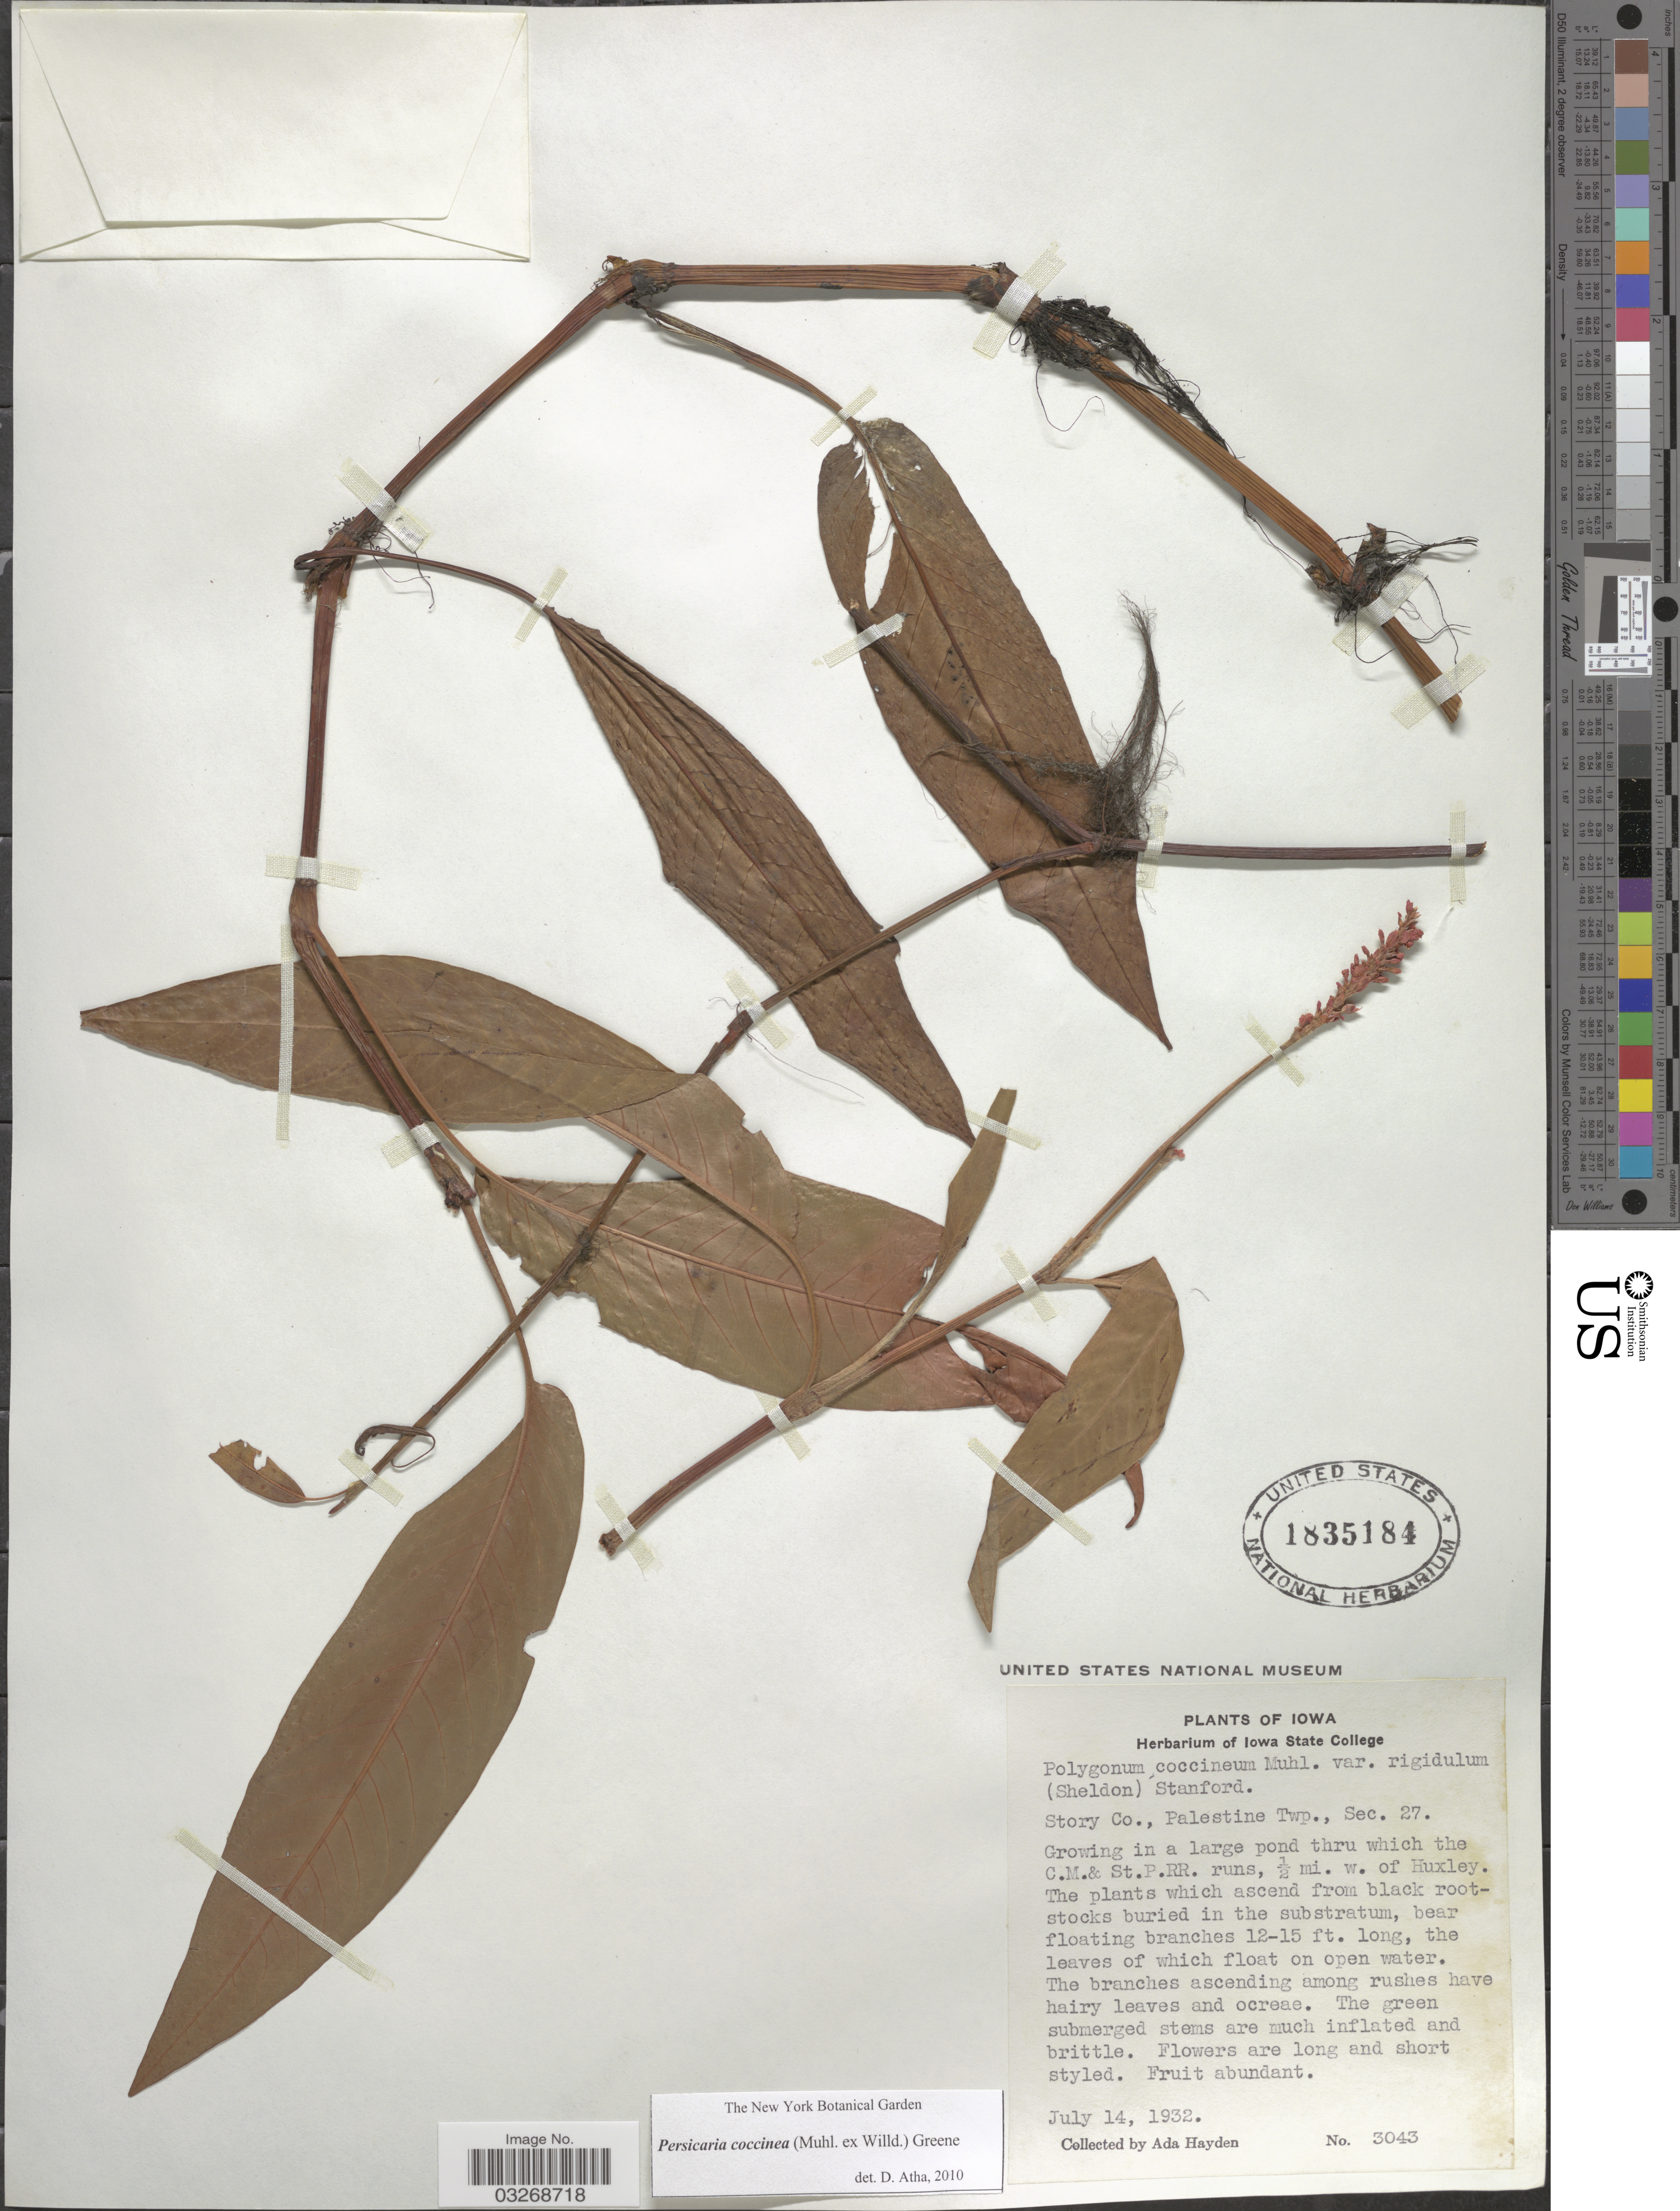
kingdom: Plantae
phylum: Tracheophyta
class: Magnoliopsida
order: Caryophyllales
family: Polygonaceae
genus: Persicaria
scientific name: Persicaria coccinea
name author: (Muhl. ex Willd.) Greene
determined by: Atha, D. E.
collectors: Ada Hayden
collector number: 3043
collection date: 1932-07-14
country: United States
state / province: Iowa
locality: Story Co., Palestine Twp., Sec. 27. ½ mile w. of Huxley.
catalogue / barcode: US 1835184